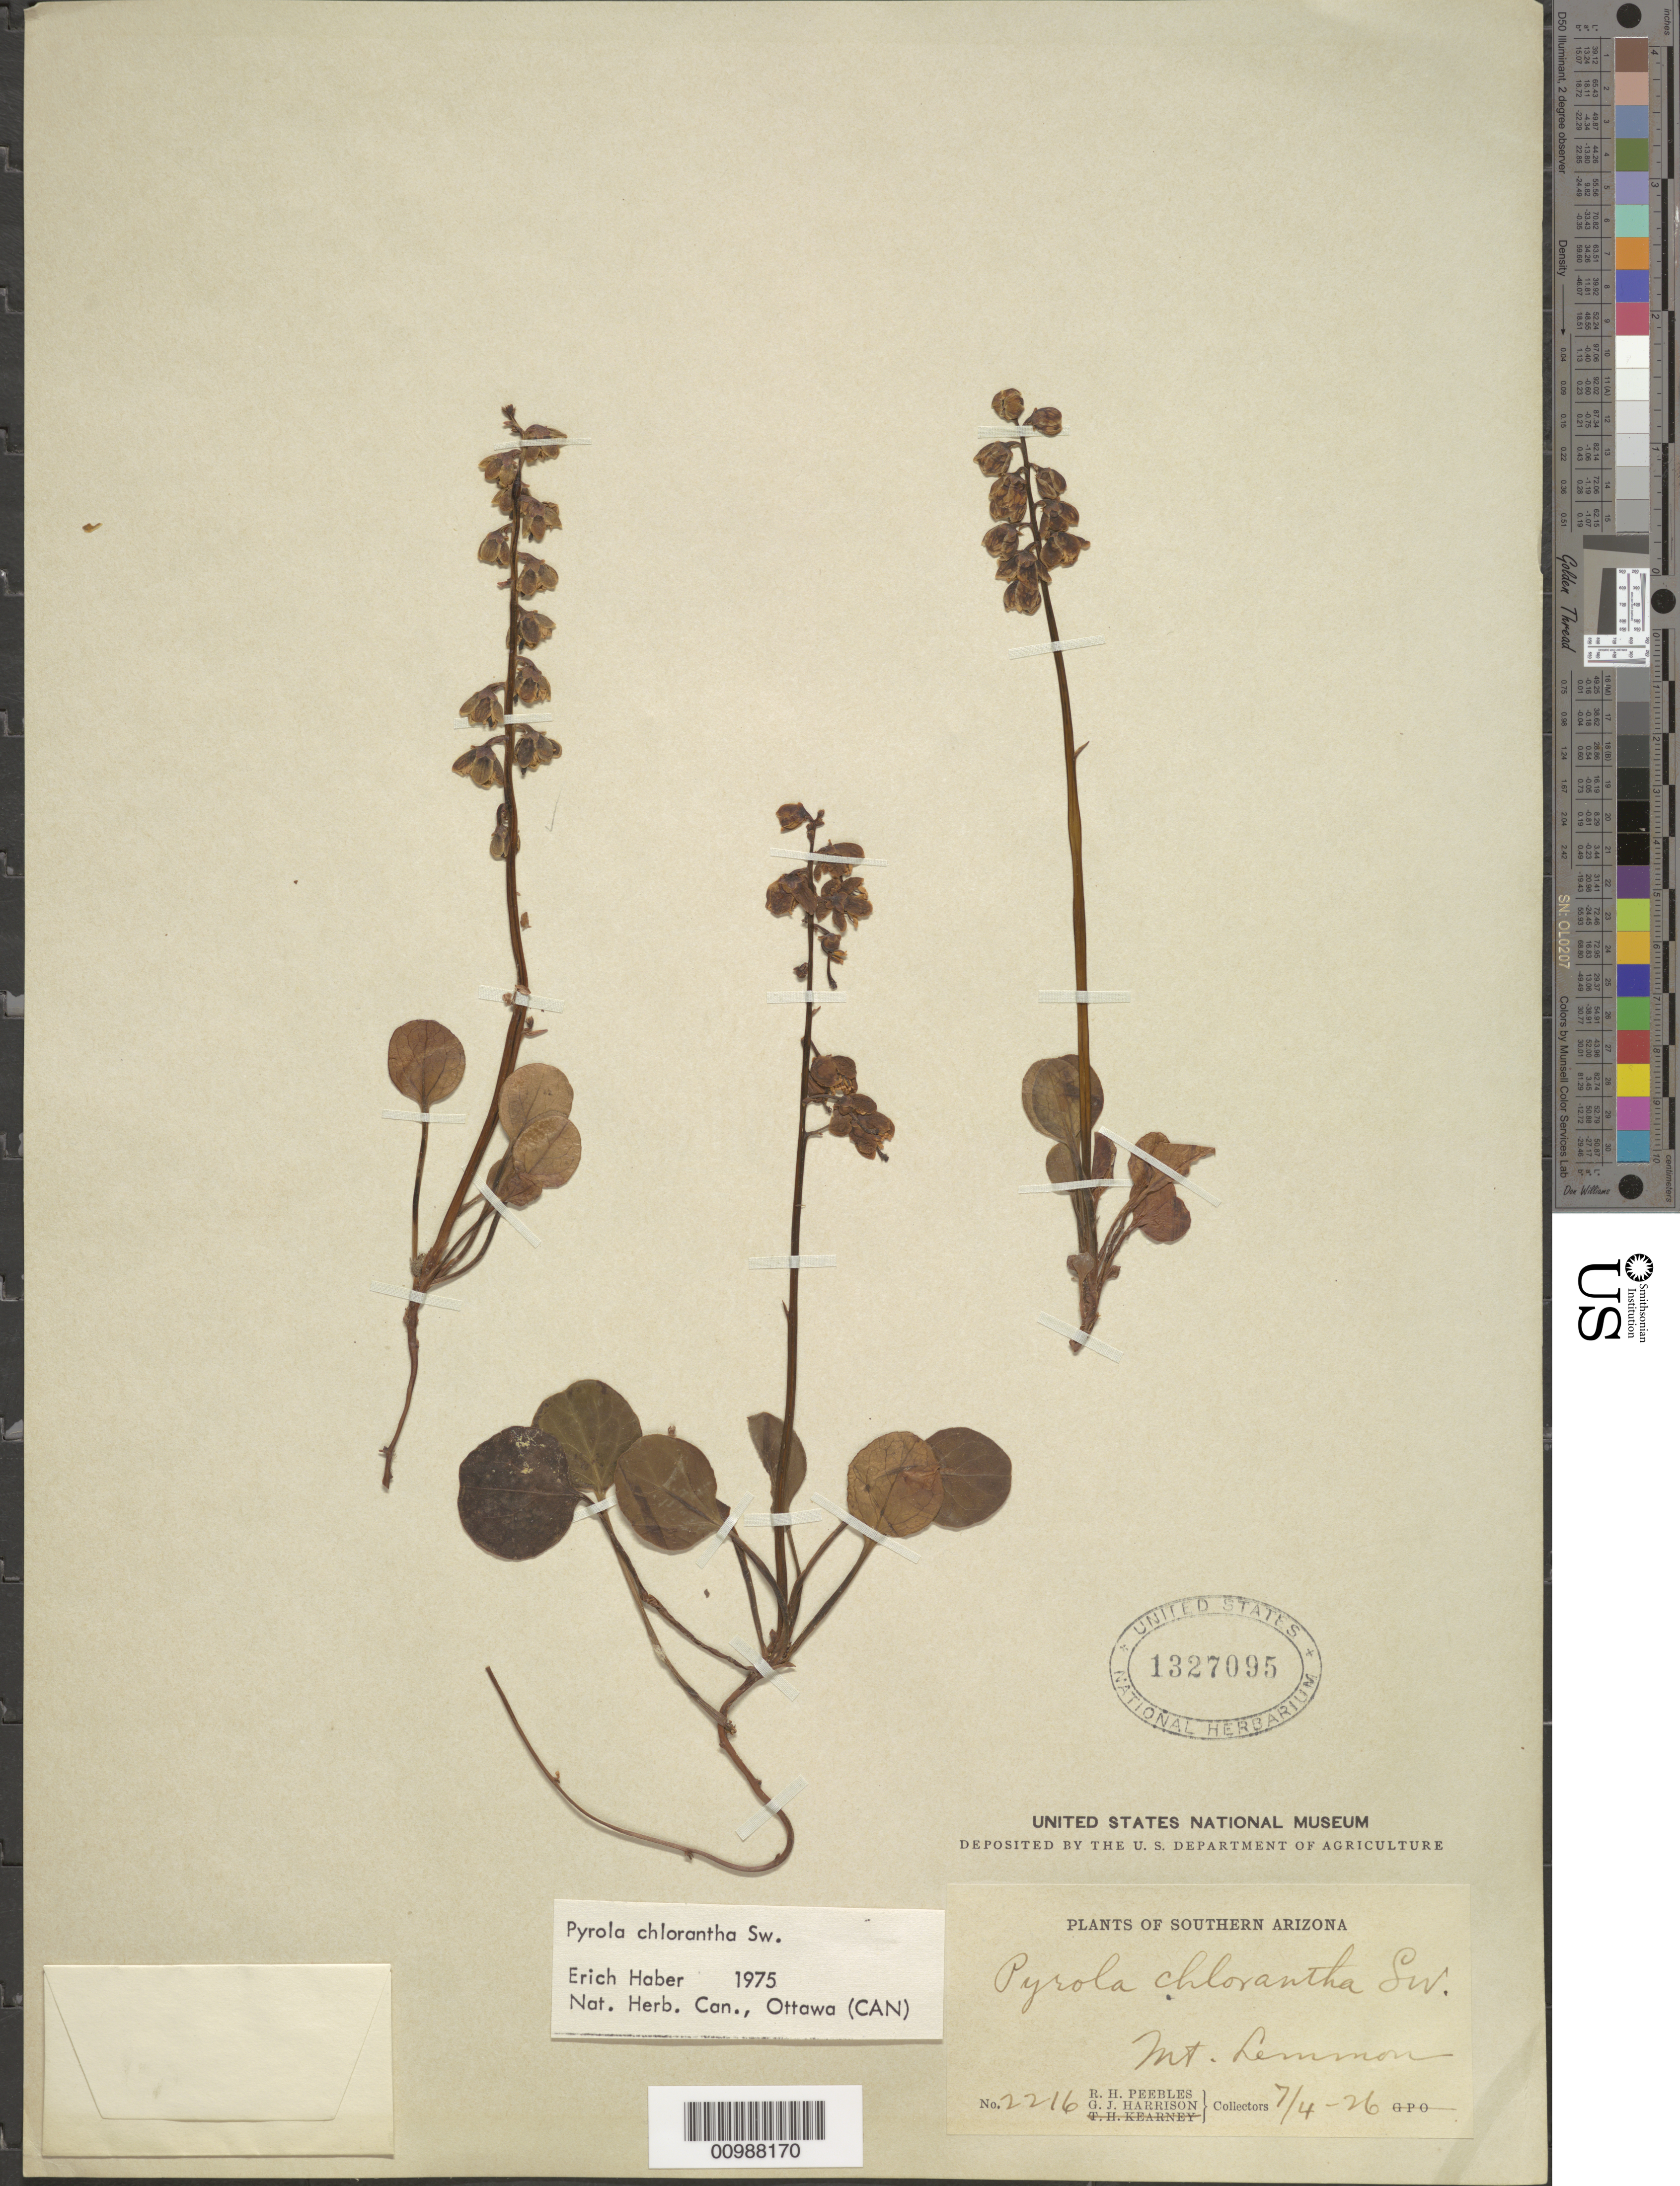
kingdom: Plantae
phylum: Tracheophyta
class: Magnoliopsida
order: Ericales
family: Ericaceae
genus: Pyrola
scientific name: Pyrola chlorantha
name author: Schweigg.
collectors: R. H. Peebles & G. J. Harrison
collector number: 2216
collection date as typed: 04 Jul 1926 or 07 Apr 1926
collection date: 1926-04-07/1926-07-04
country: United States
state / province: Arizona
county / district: Pima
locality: Mount Lemmon.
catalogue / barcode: US 1327095